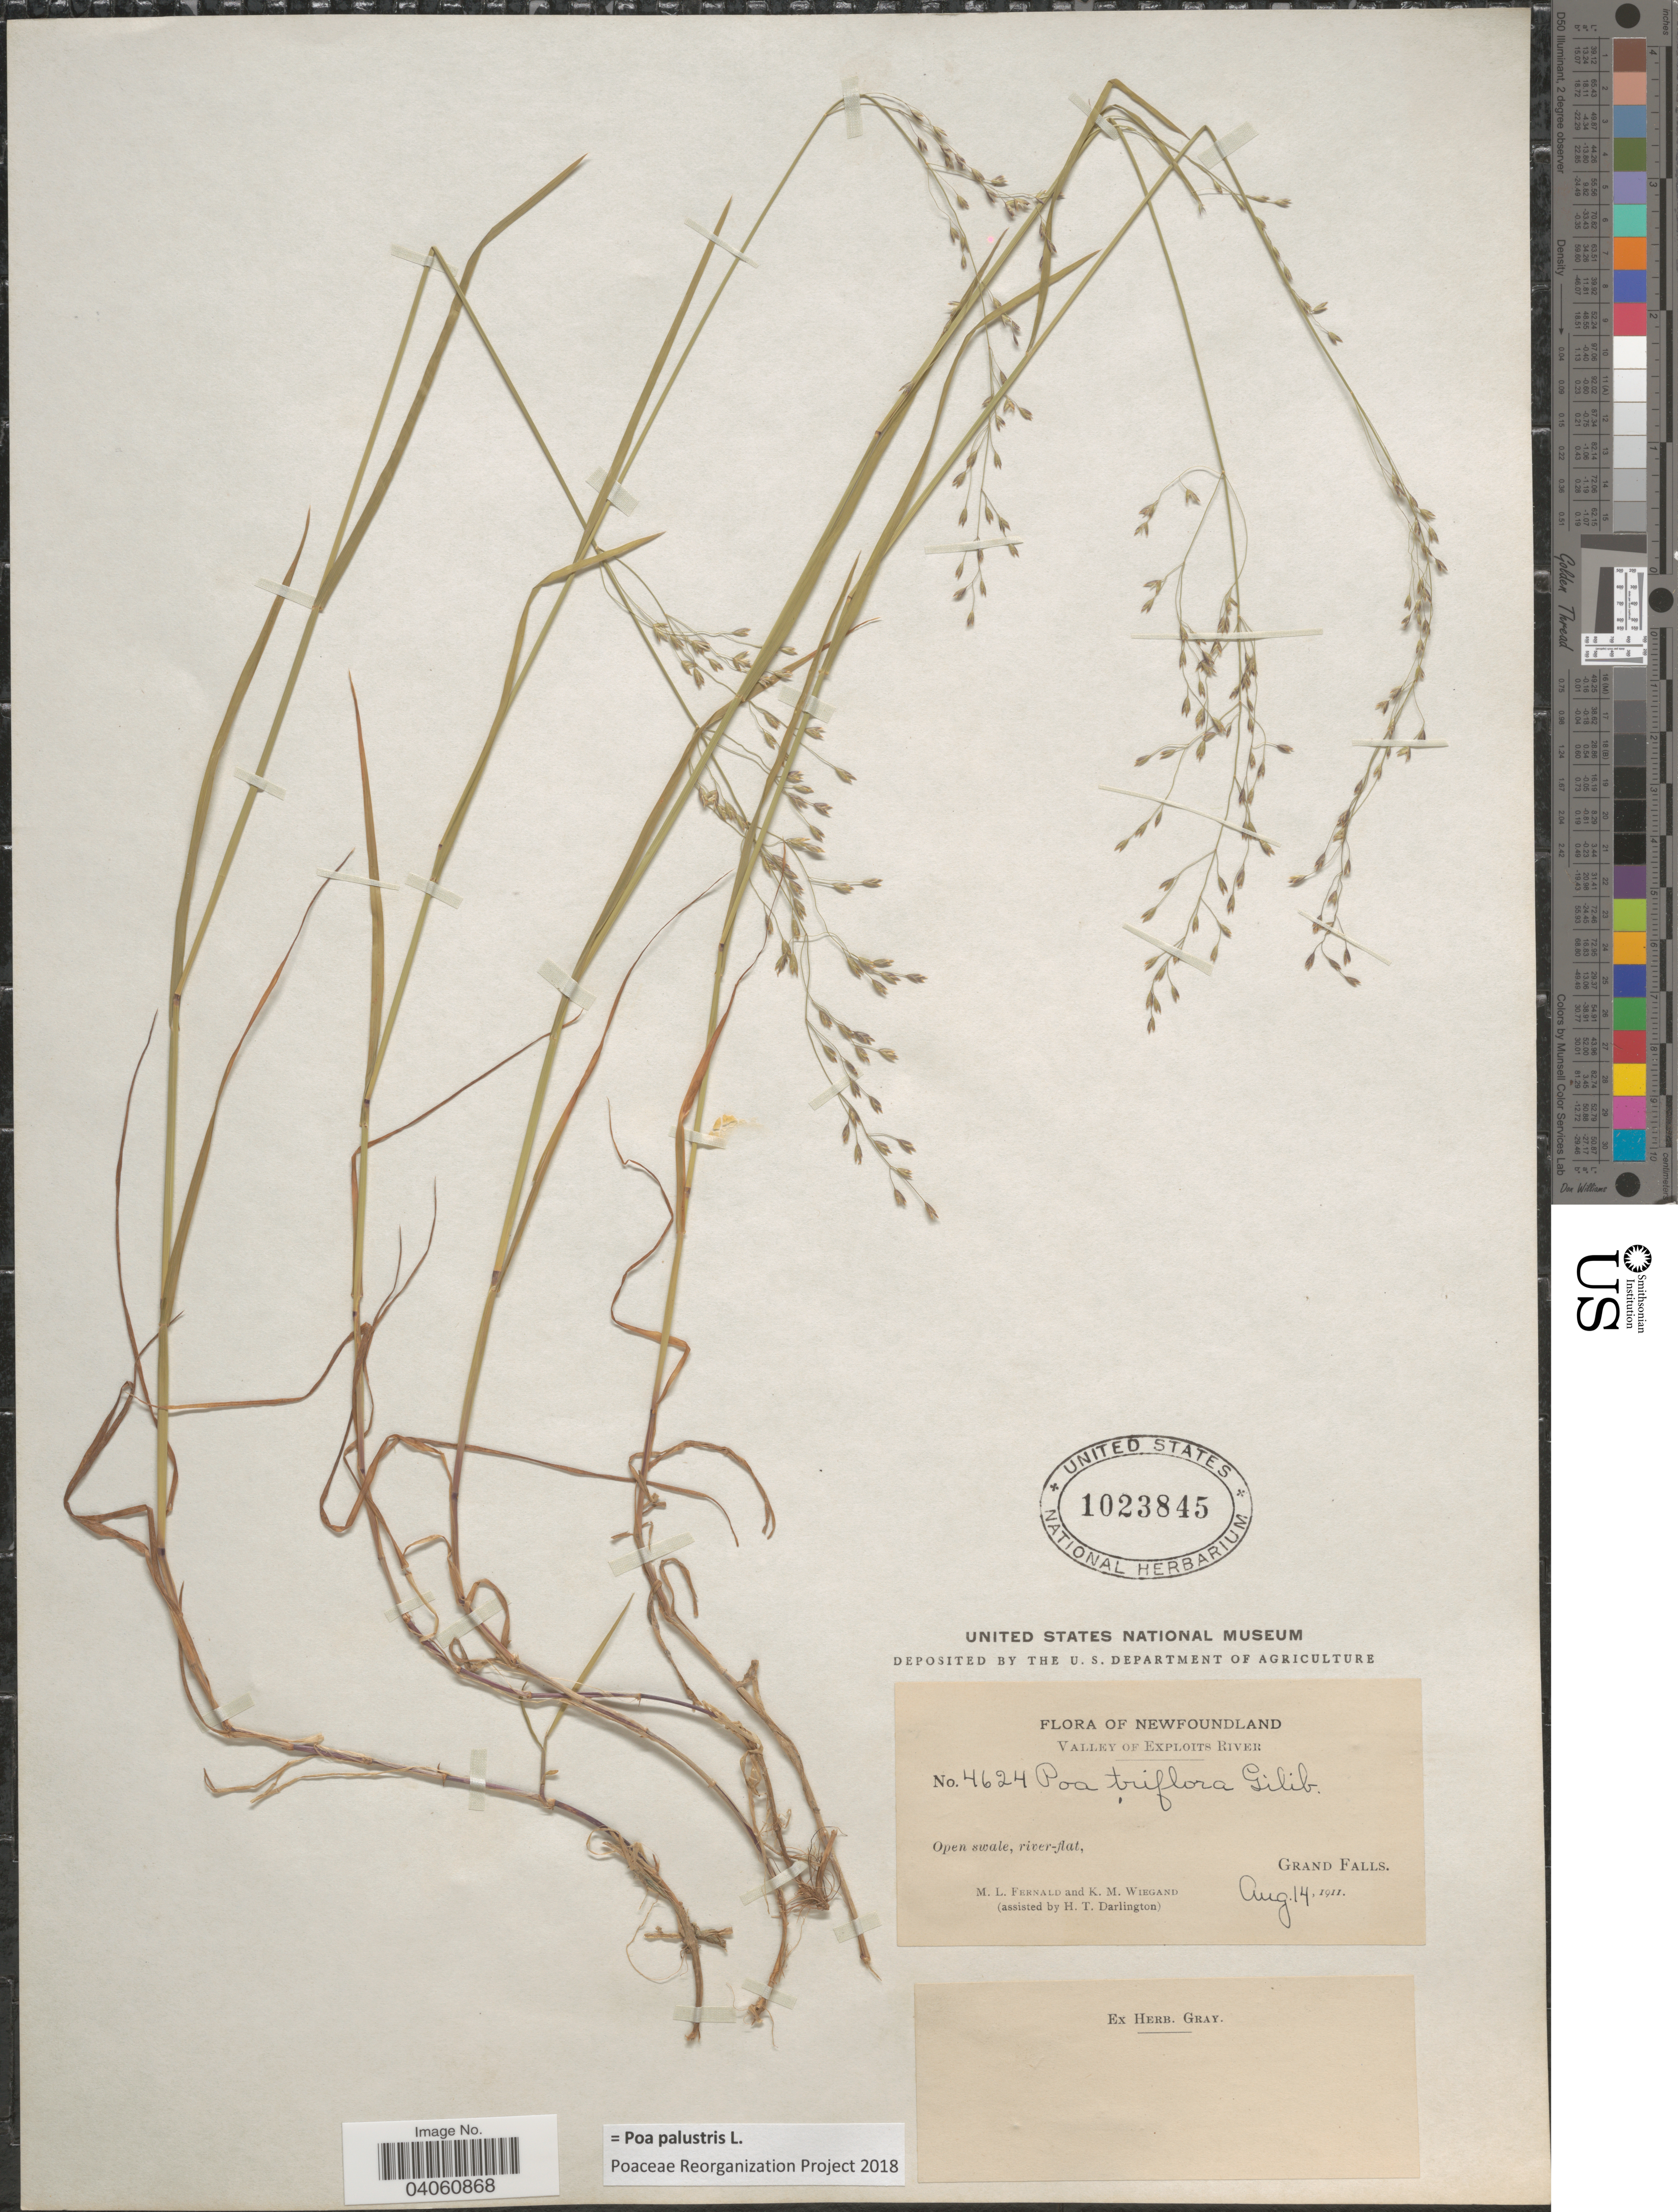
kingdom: Plantae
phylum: Tracheophyta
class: Liliopsida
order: Poales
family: Poaceae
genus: Poa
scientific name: Poa palustris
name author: L.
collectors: M. L. Fernald, K. M. Wiegand & H. Darlington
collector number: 4624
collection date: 1911-08-14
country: Canada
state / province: Newfoundland and Labrador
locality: Valley of Exploits River. Grand Falls.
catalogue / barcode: US 1023845